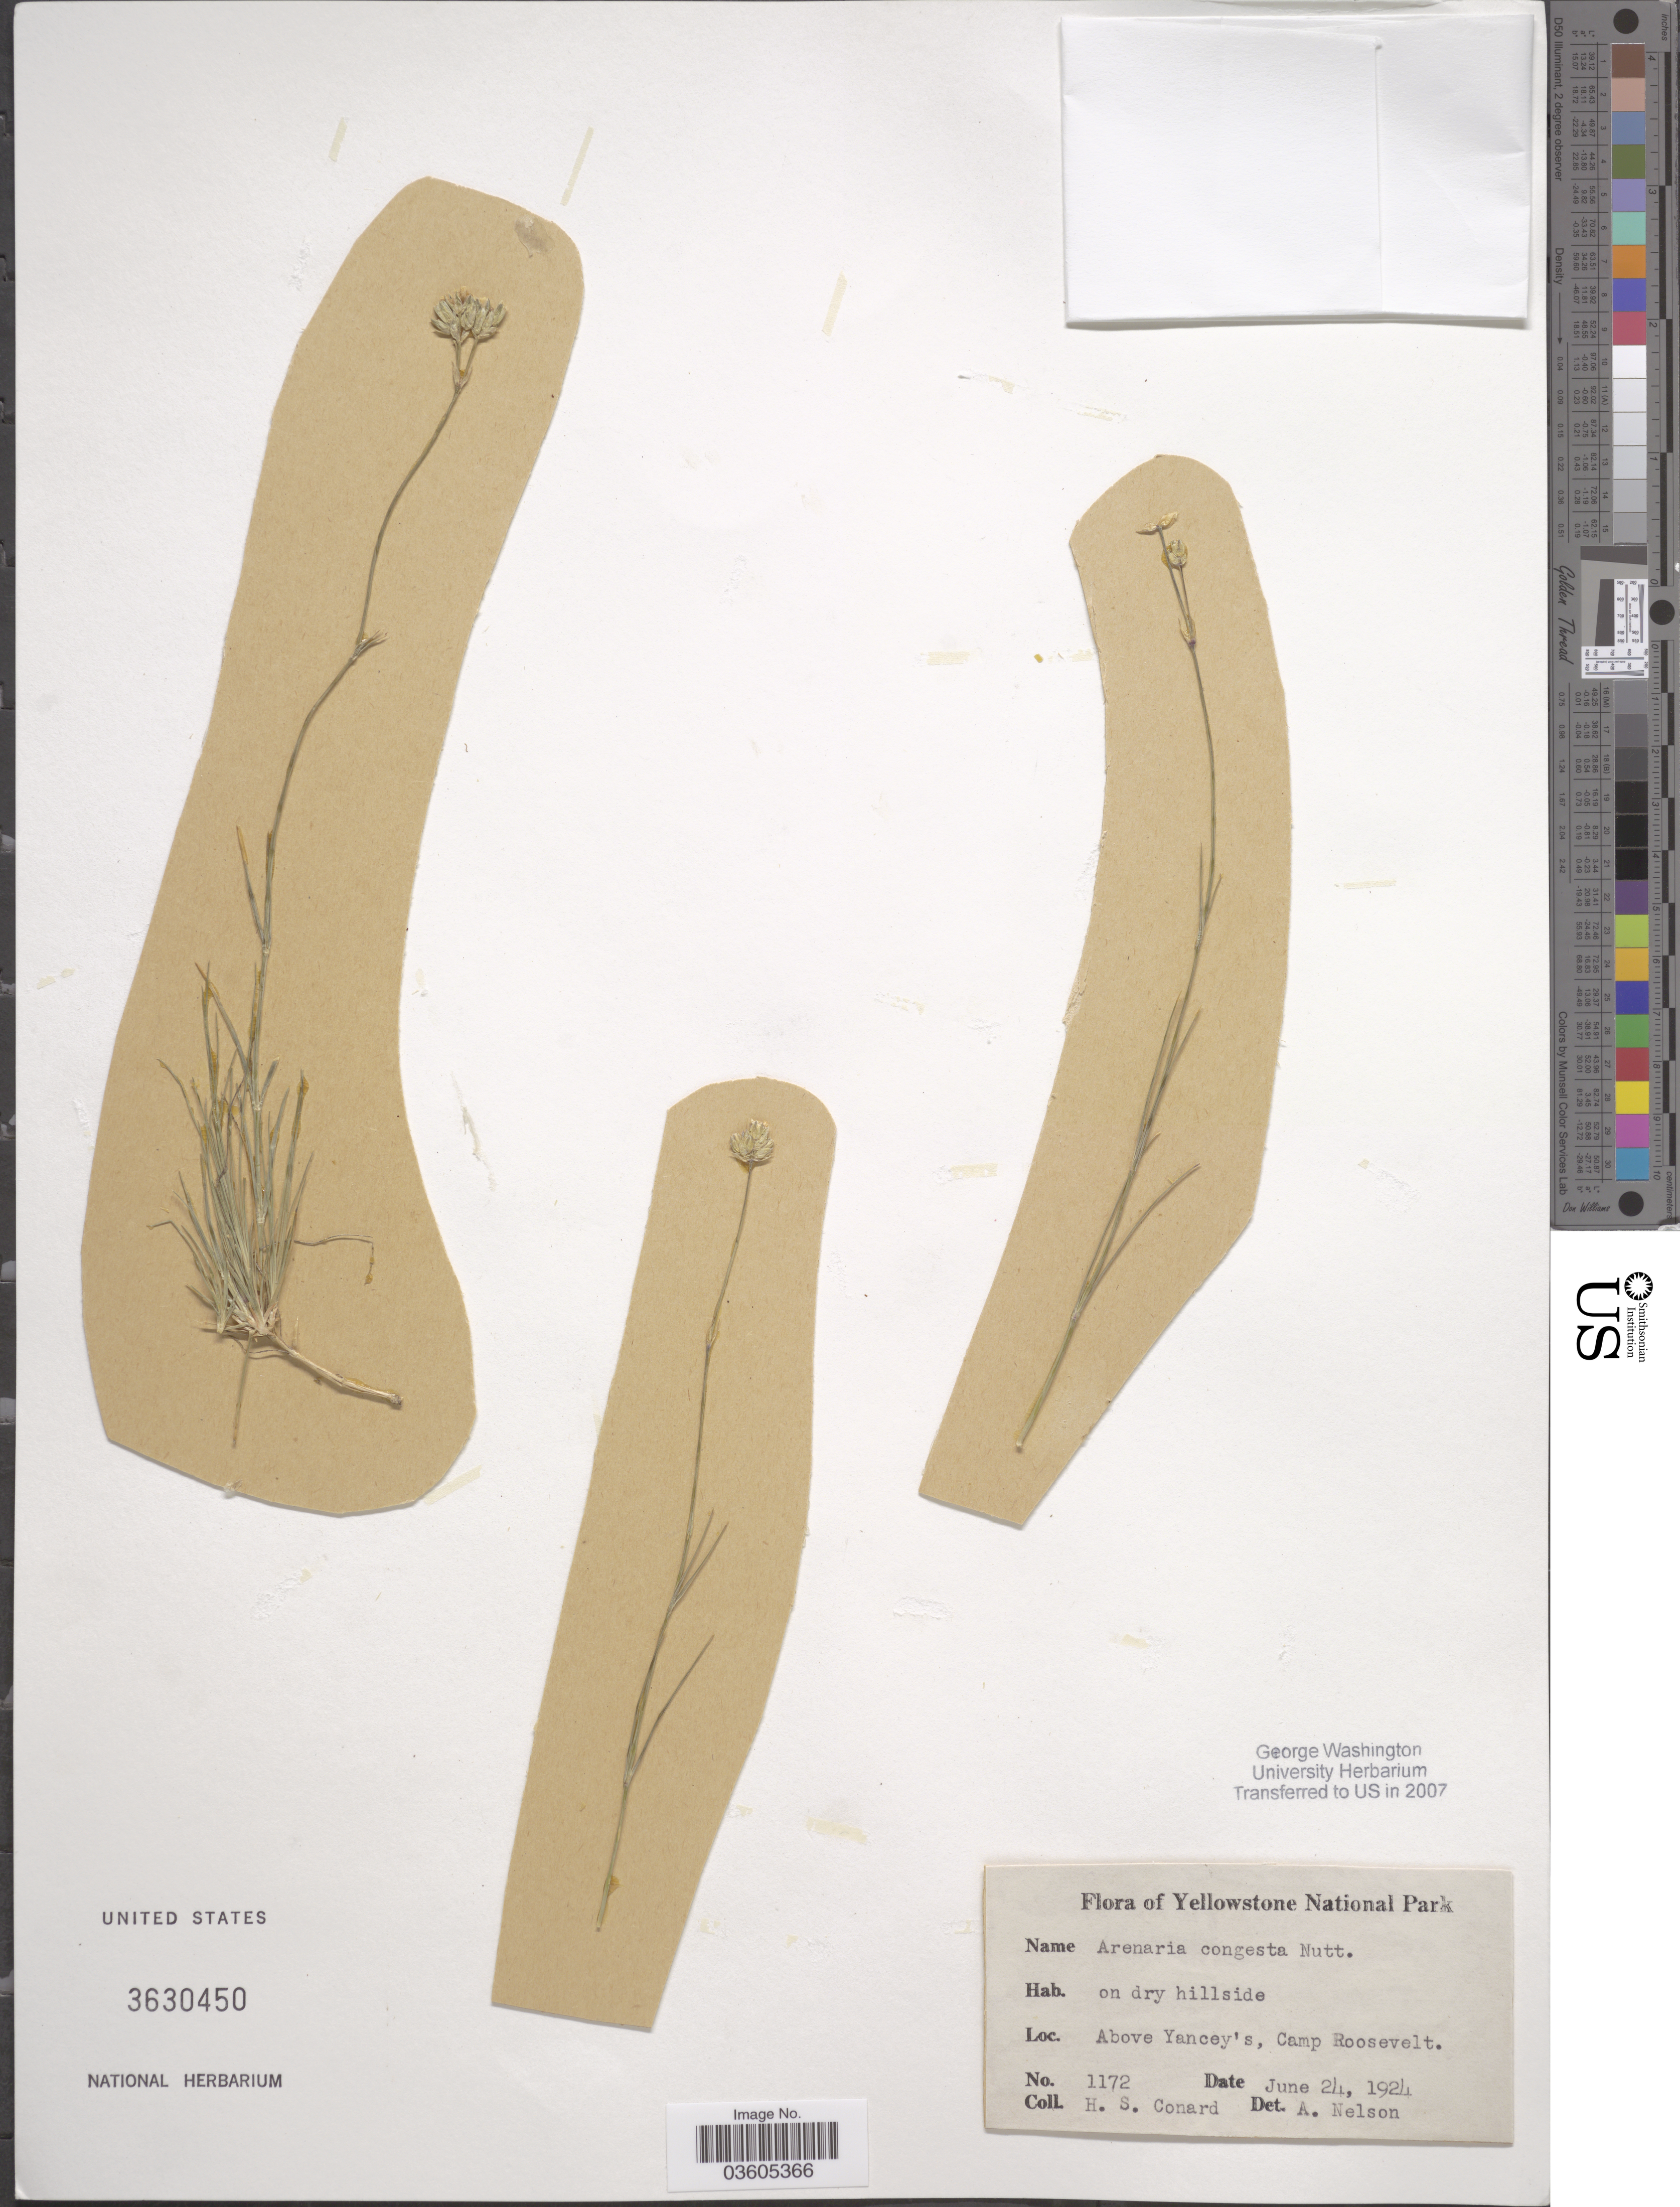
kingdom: Plantae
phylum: Tracheophyta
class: Magnoliopsida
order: Caryophyllales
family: Caryophyllaceae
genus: Eremogone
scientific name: Eremogone congesta var. congesta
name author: (Nutt.) Ikonn.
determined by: Strong, Mark T., (BOT), Smithsonian Institution - National Museum of Natural History (UNITED STATES)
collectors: H. S. Conard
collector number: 1172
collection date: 1924-06-24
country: United States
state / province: Wyoming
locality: Yellowstone National Park. Above Yancey's, Camp Roosevelt.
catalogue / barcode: US 3630450